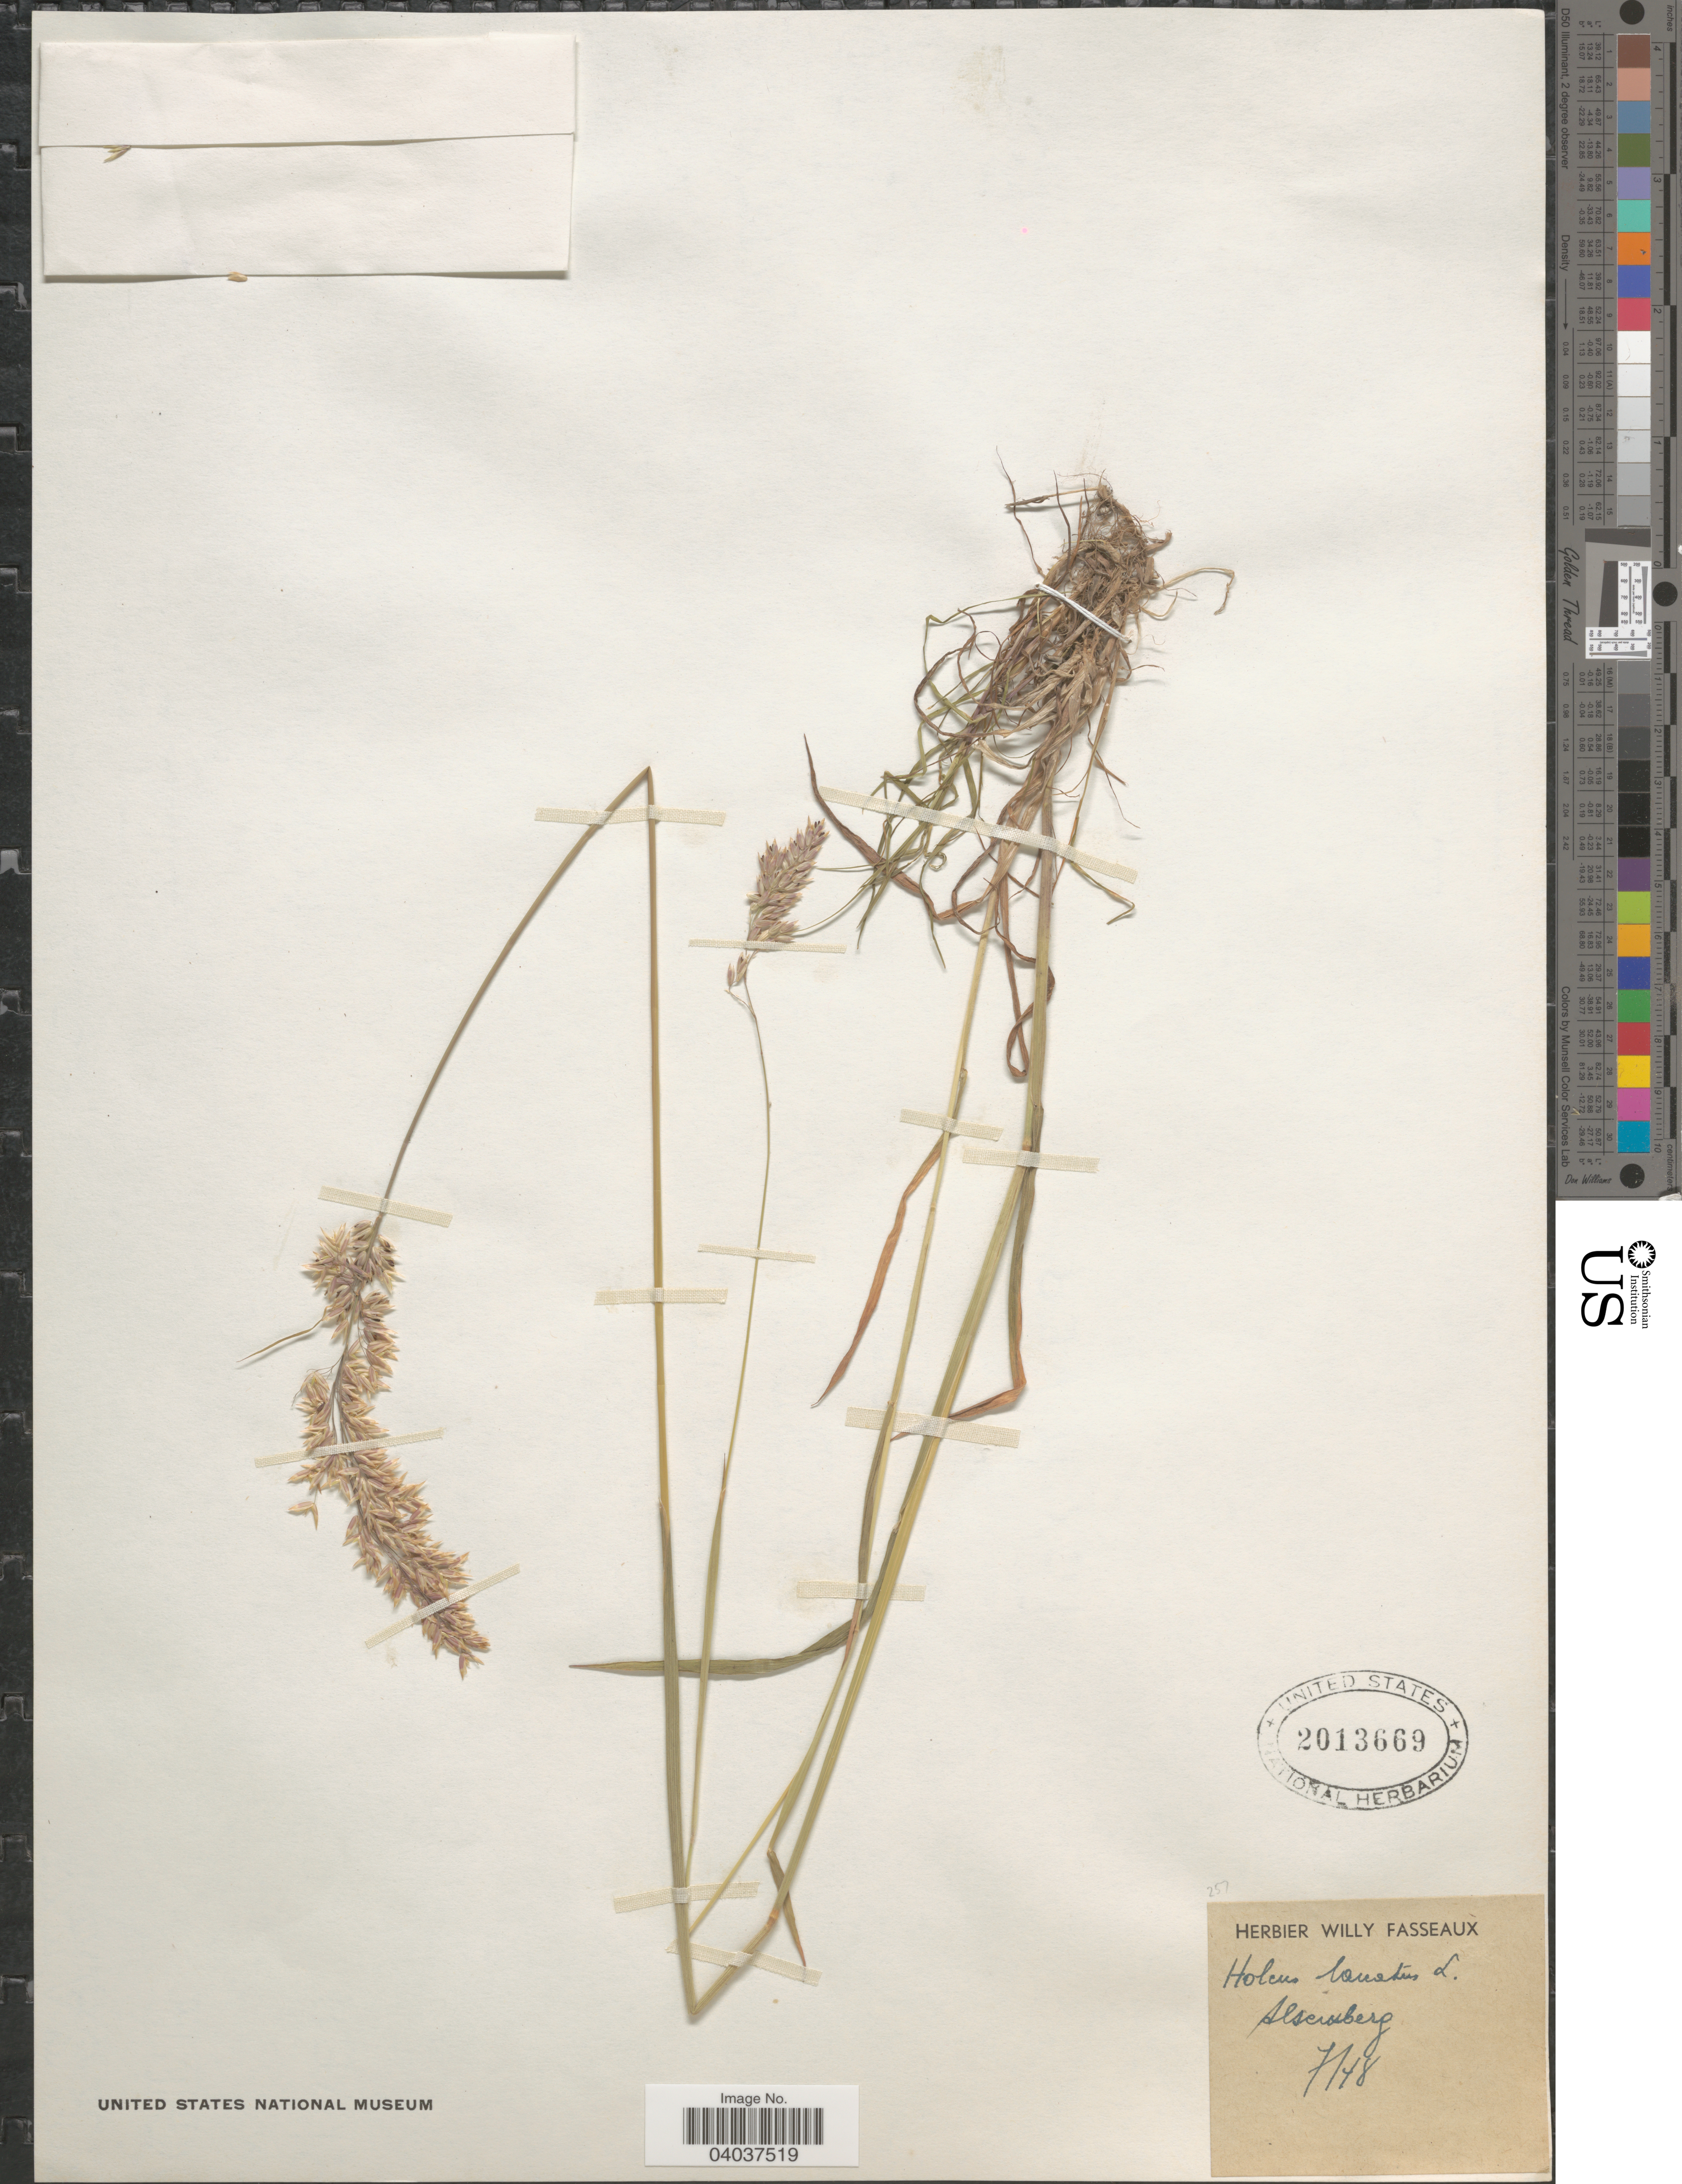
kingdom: Plantae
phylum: Tracheophyta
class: Liliopsida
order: Poales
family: Poaceae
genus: Holcus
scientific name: Holcus lanatus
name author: L.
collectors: Ex herb. Willy Fasseaux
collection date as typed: Transcribed d/m/y: /7/48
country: Belgium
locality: Alsemberg.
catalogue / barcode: US 2013669